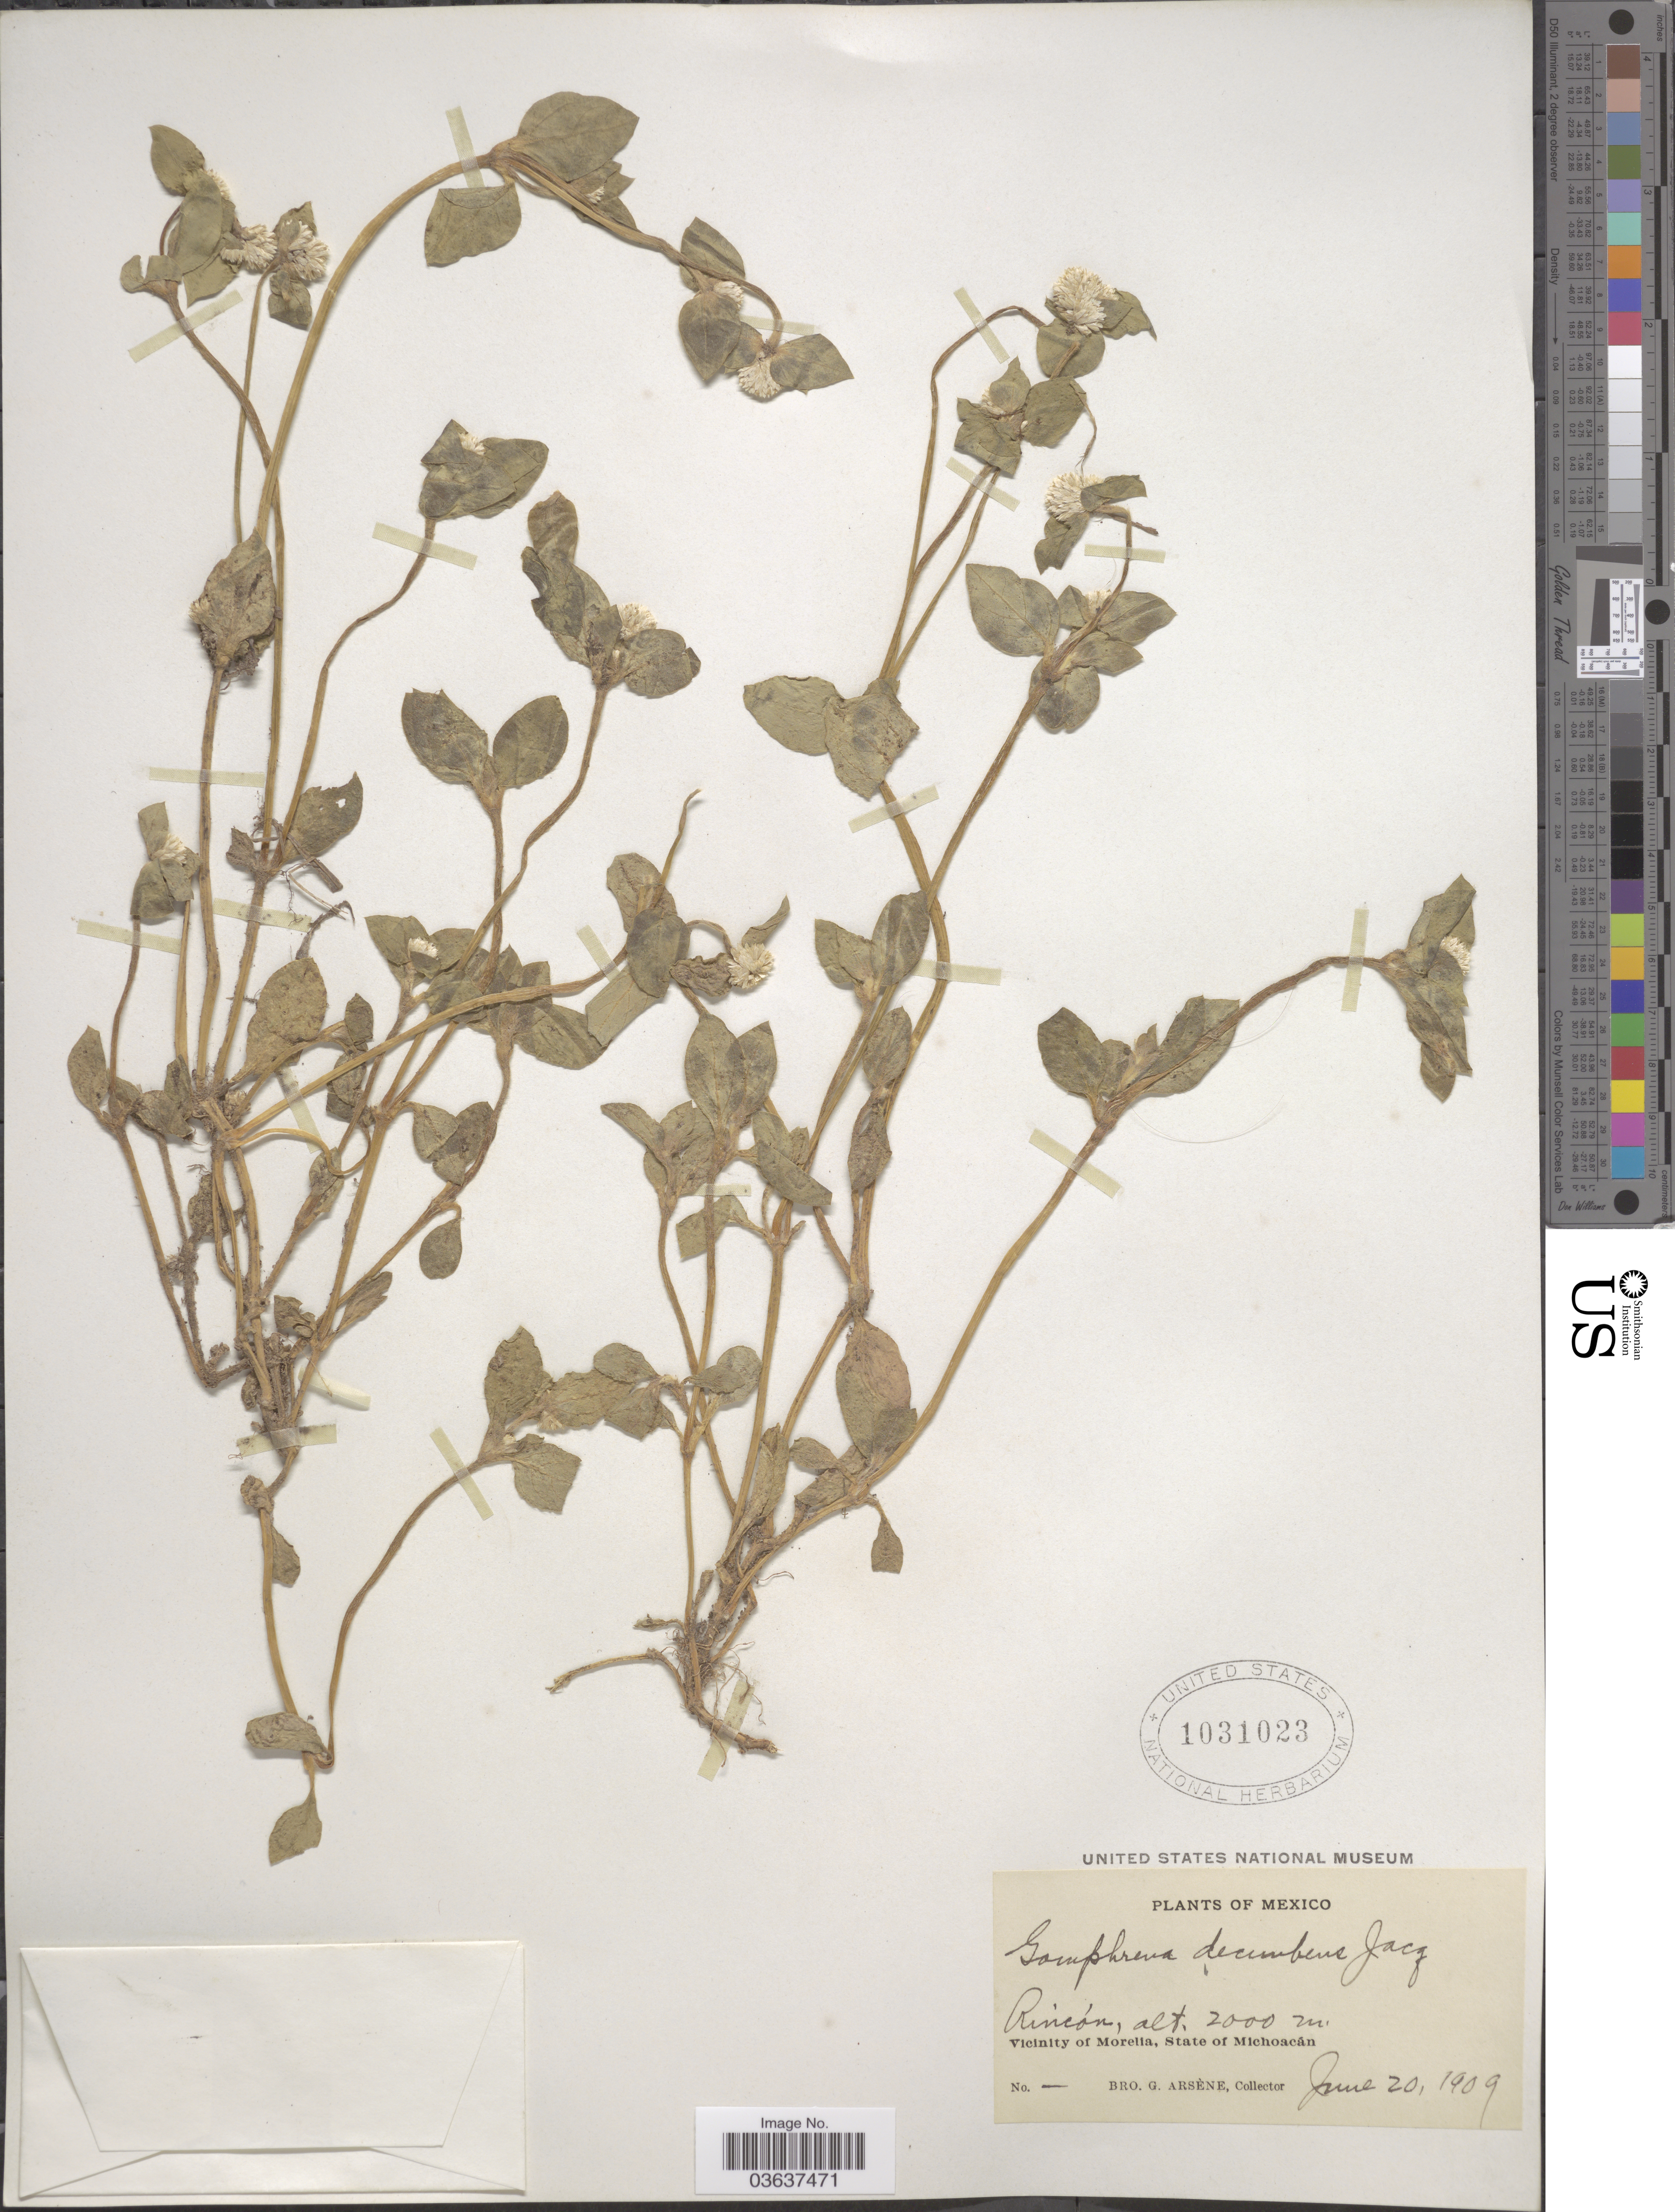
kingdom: Plantae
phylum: Tracheophyta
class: Magnoliopsida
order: Caryophyllales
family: Amaranthaceae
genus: Gomphrena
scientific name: Gomphrena decumbens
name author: Jacq.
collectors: Bro. G. Arsène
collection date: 1909-06-20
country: Mexico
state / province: Michoacán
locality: Rincón. Vicinity of Morelia.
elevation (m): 2000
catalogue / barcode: US 1031023